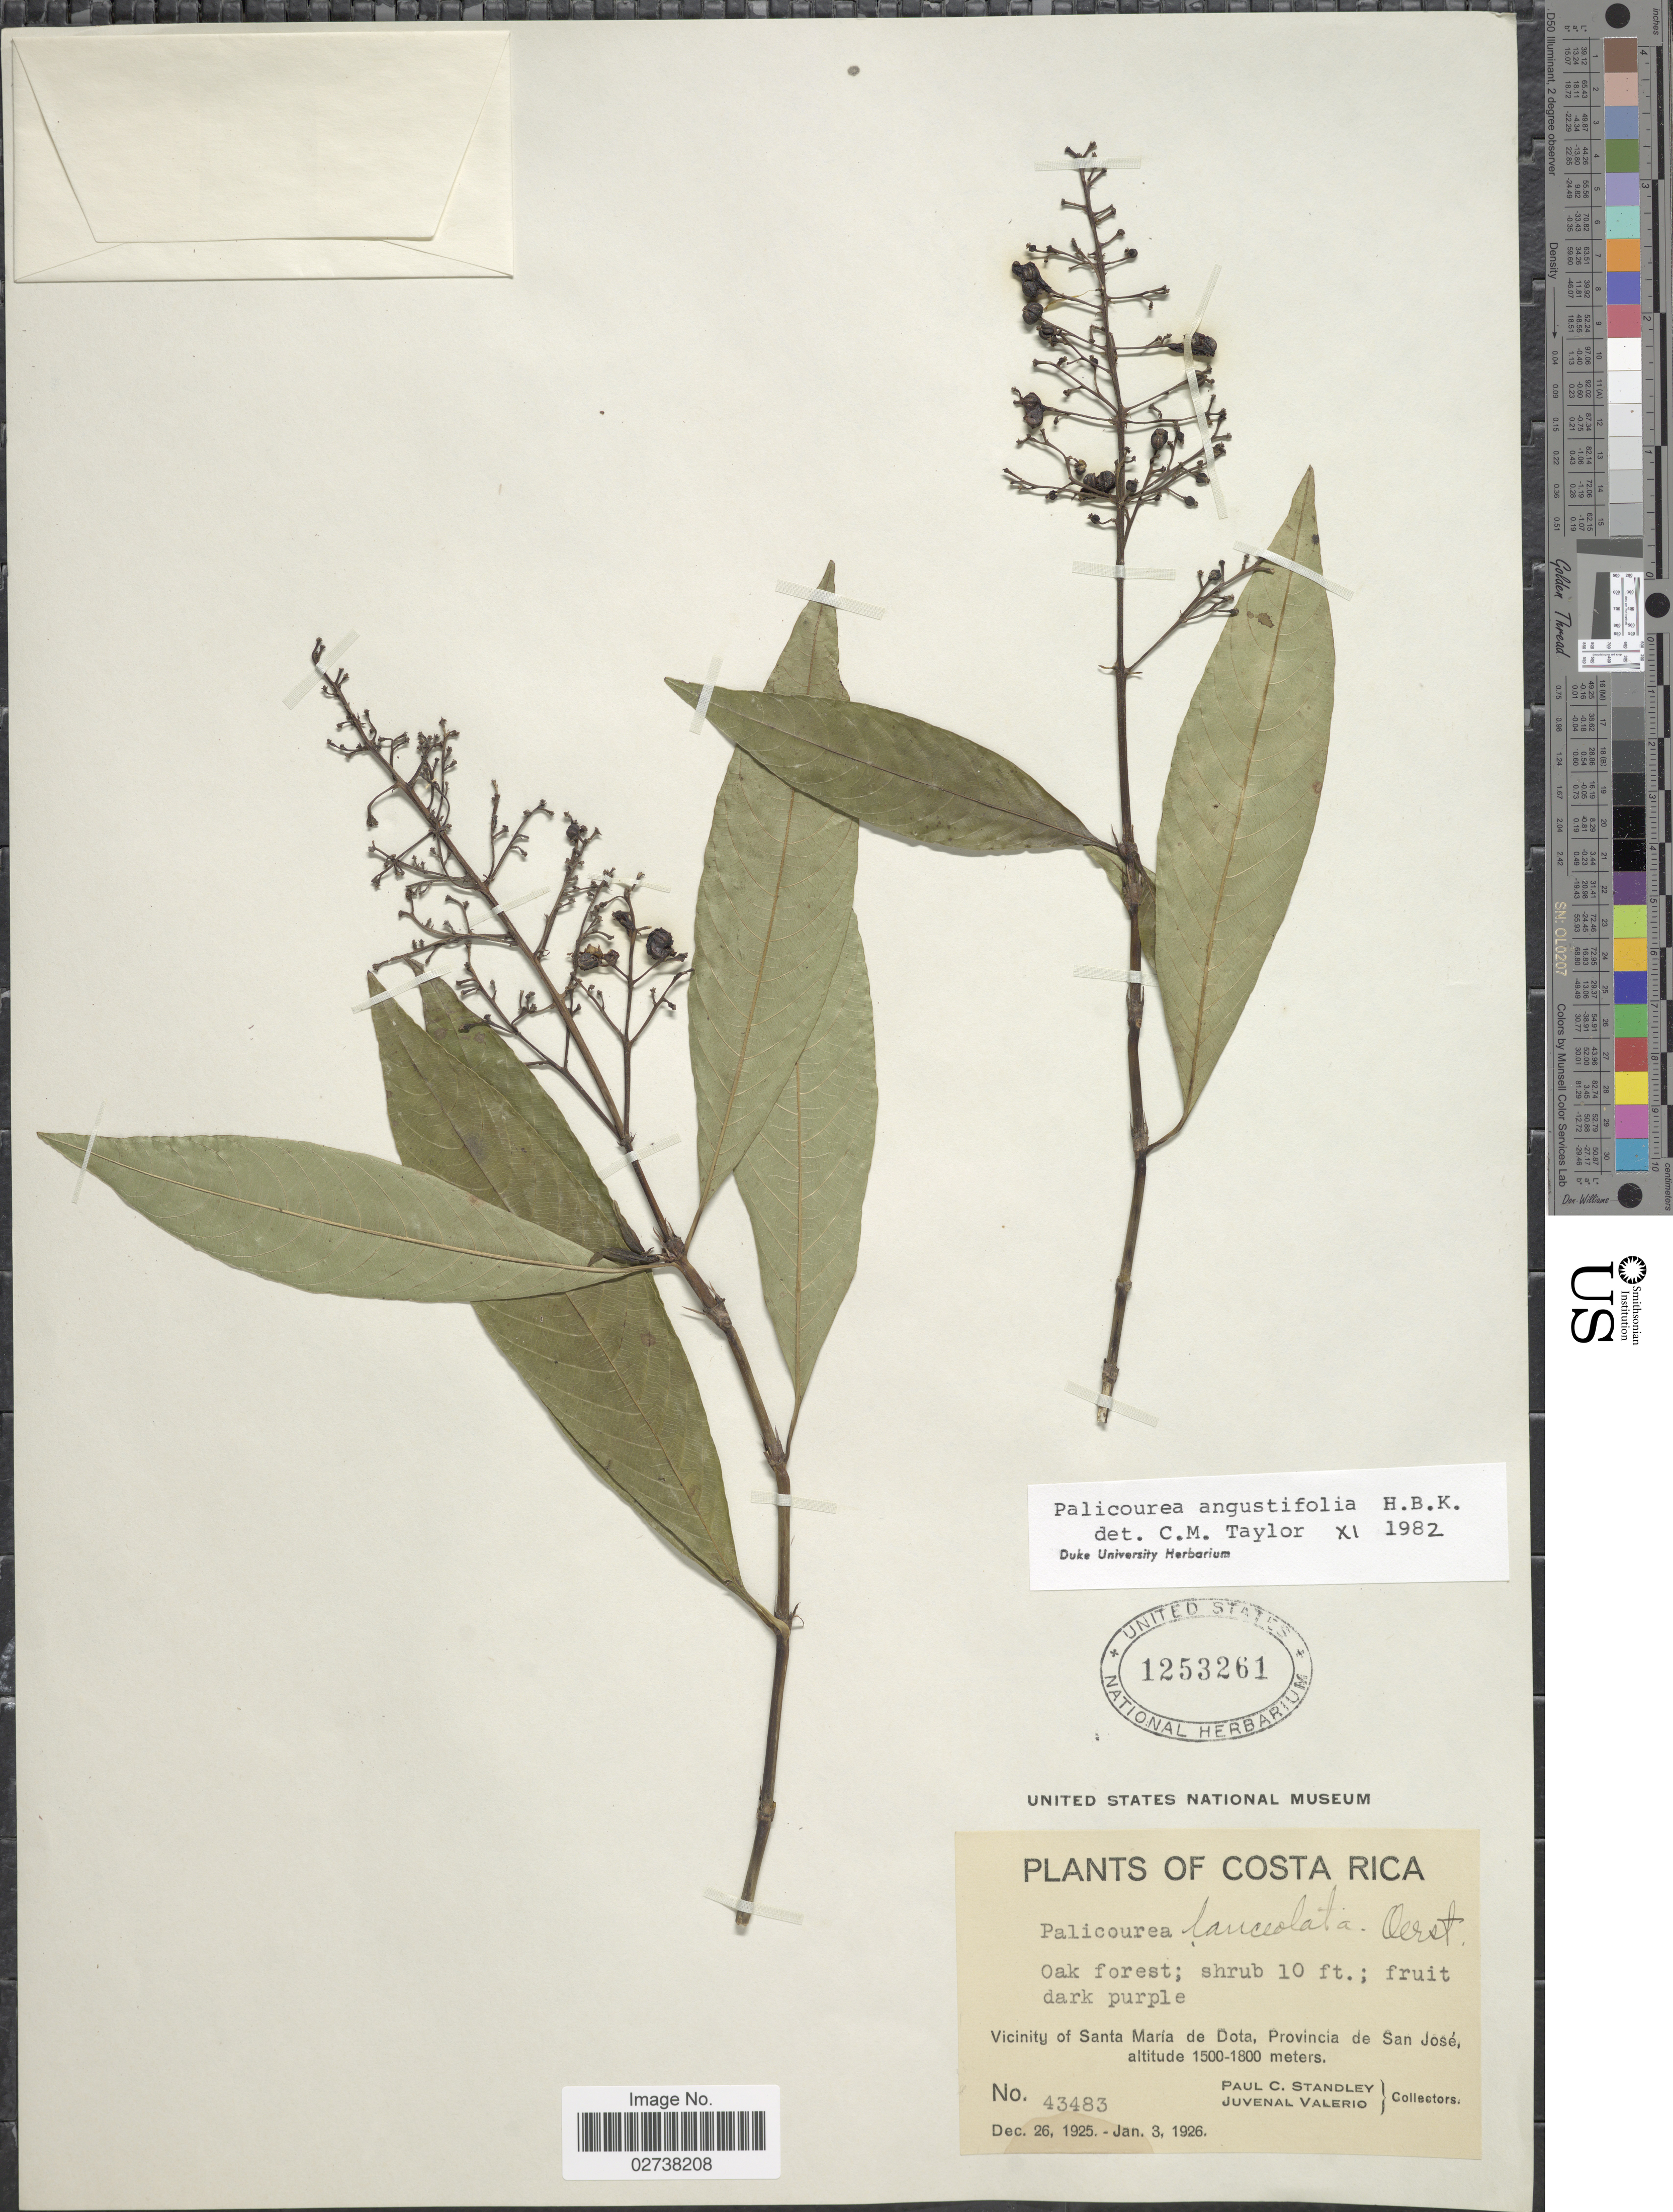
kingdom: Plantae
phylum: Tracheophyta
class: Magnoliopsida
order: Gentianales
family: Rubiaceae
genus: Palicourea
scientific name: Palicourea angustifolia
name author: Kunth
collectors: P. C. Standley & J. Valerio R.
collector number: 43483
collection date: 1925-12-26/1926-01-03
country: Costa Rica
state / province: San José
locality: Oak forest, Vicinity of Santa Maria de Dota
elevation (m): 1500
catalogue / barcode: US 1253261